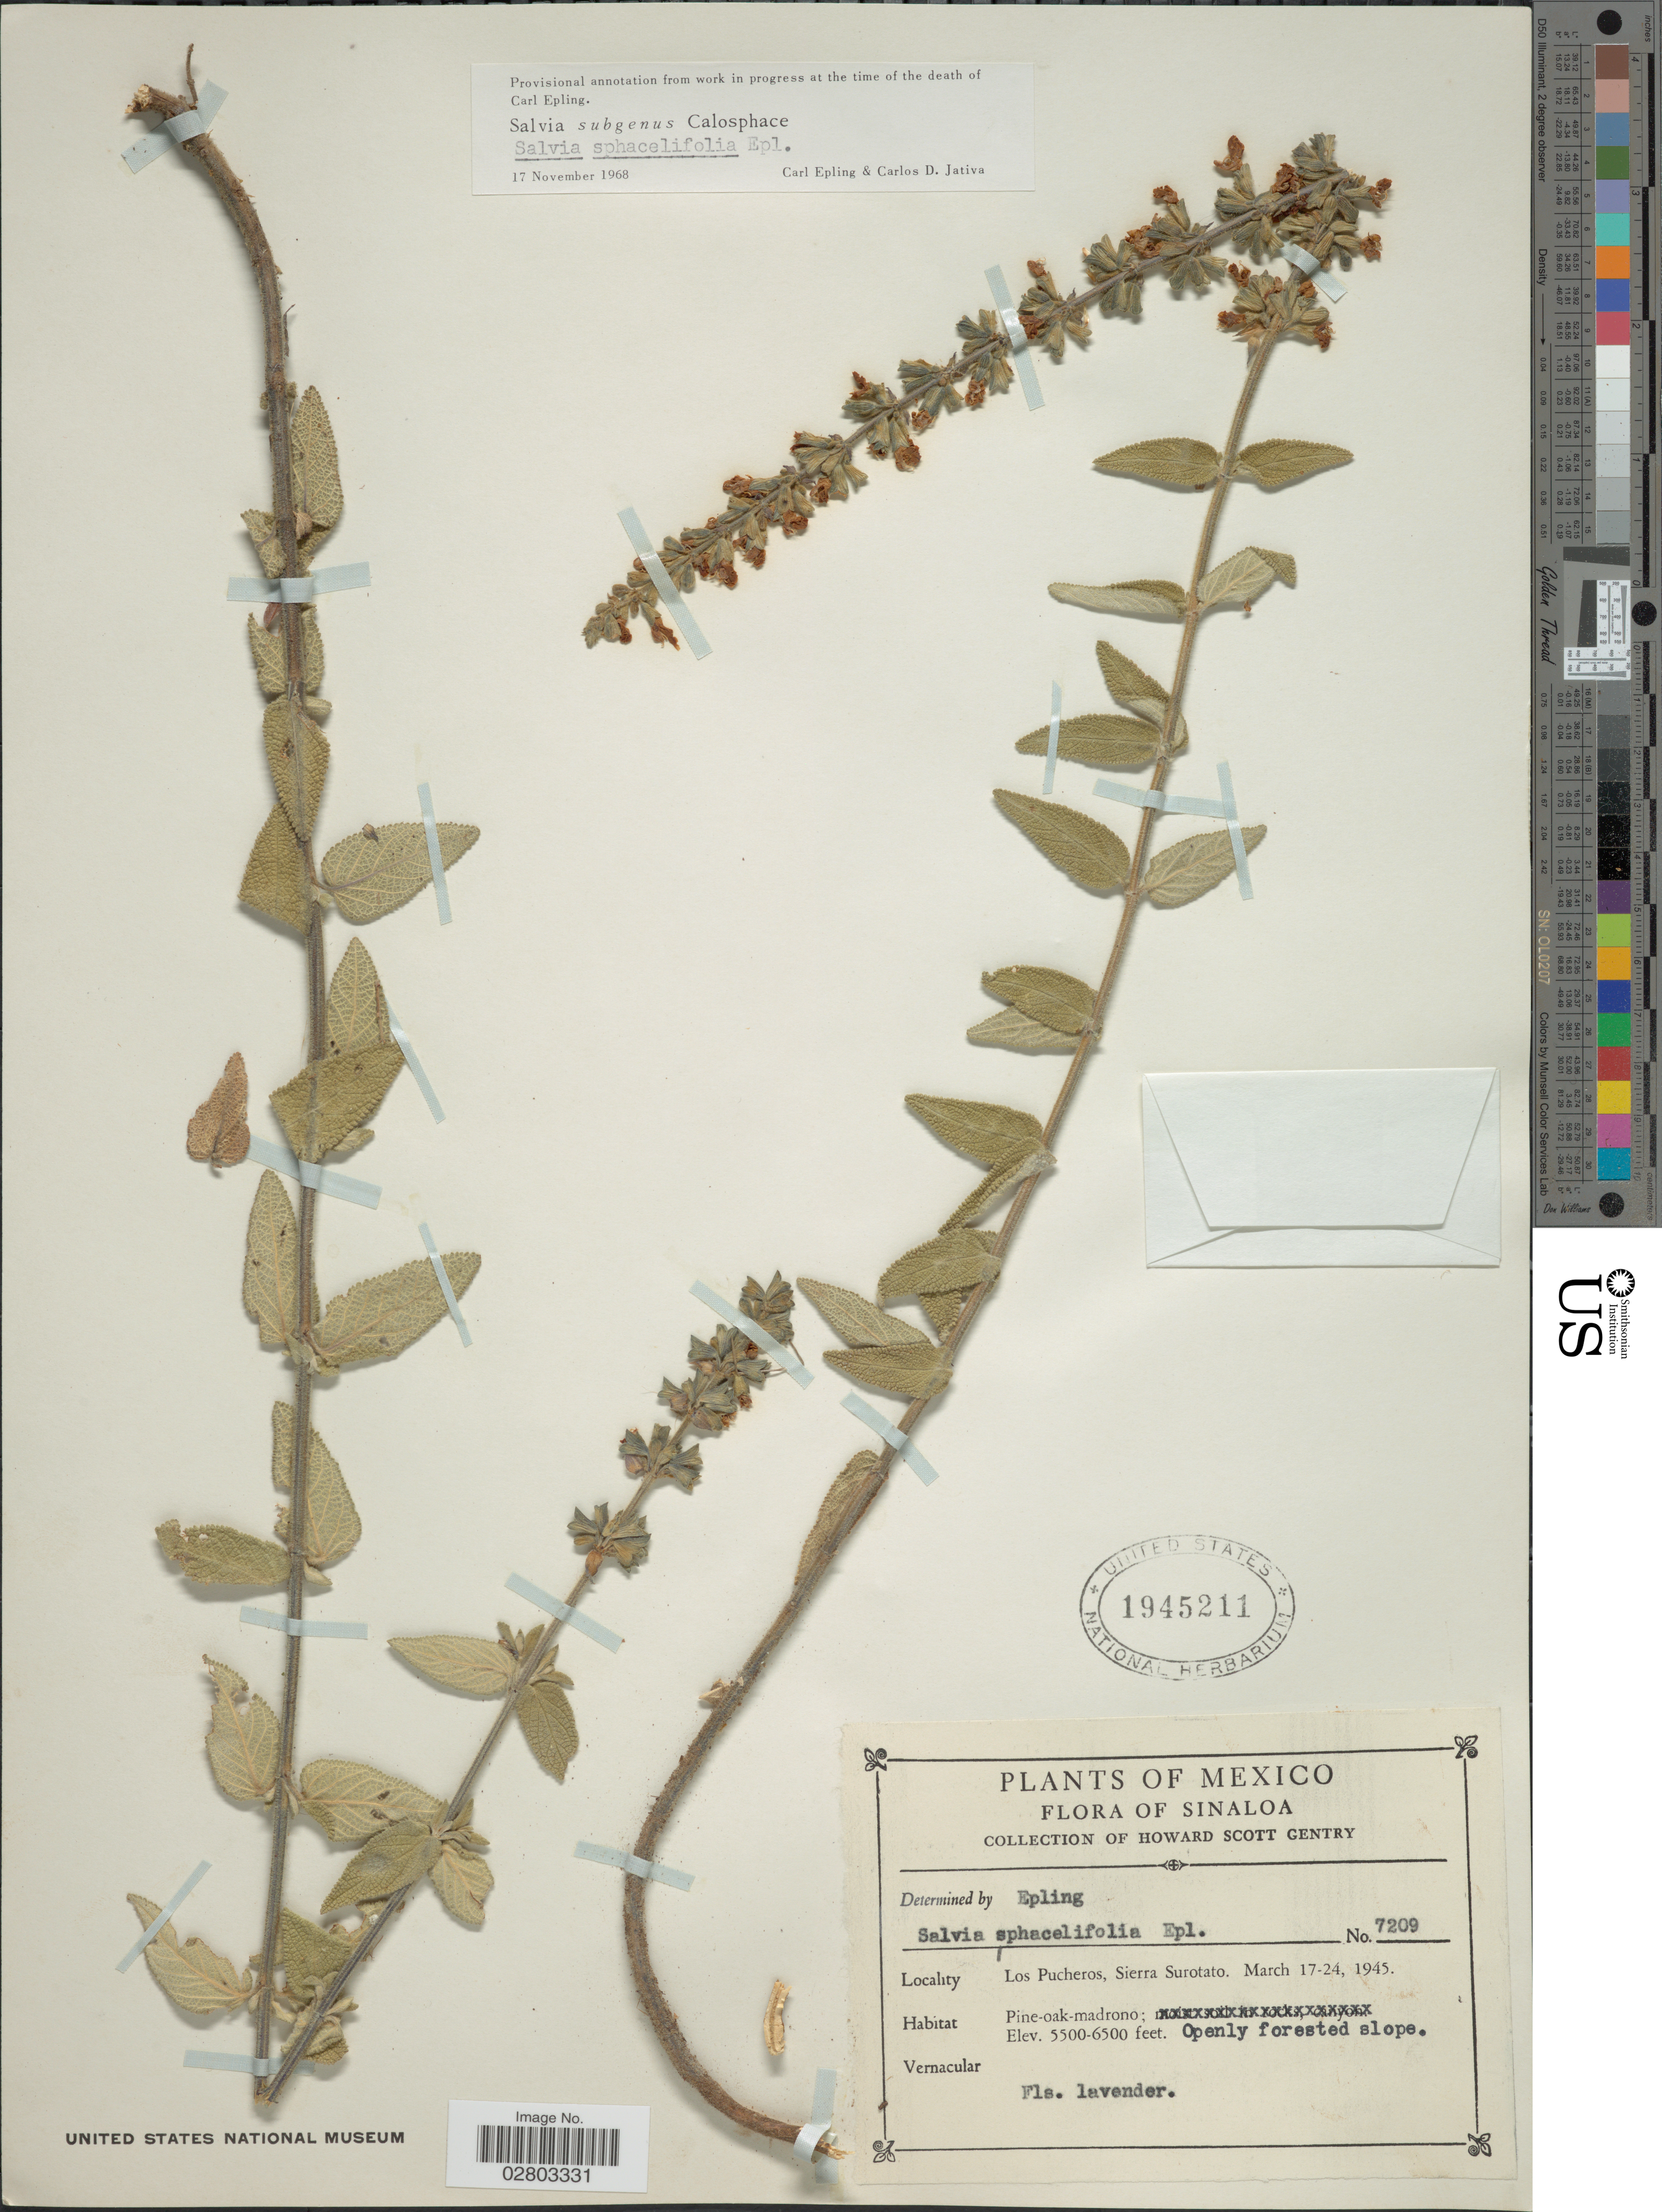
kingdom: Plantae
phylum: Tracheophyta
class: Magnoliopsida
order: Lamiales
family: Lamiaceae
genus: Salvia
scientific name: Salvia sphacelifolia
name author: Epling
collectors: H. S. Gentry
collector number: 7209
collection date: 1945-03-17/1945-03-24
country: Mexico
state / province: Sinaloa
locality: Los Pucheros, Sierra Surotato.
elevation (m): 1676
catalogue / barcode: US 1945211